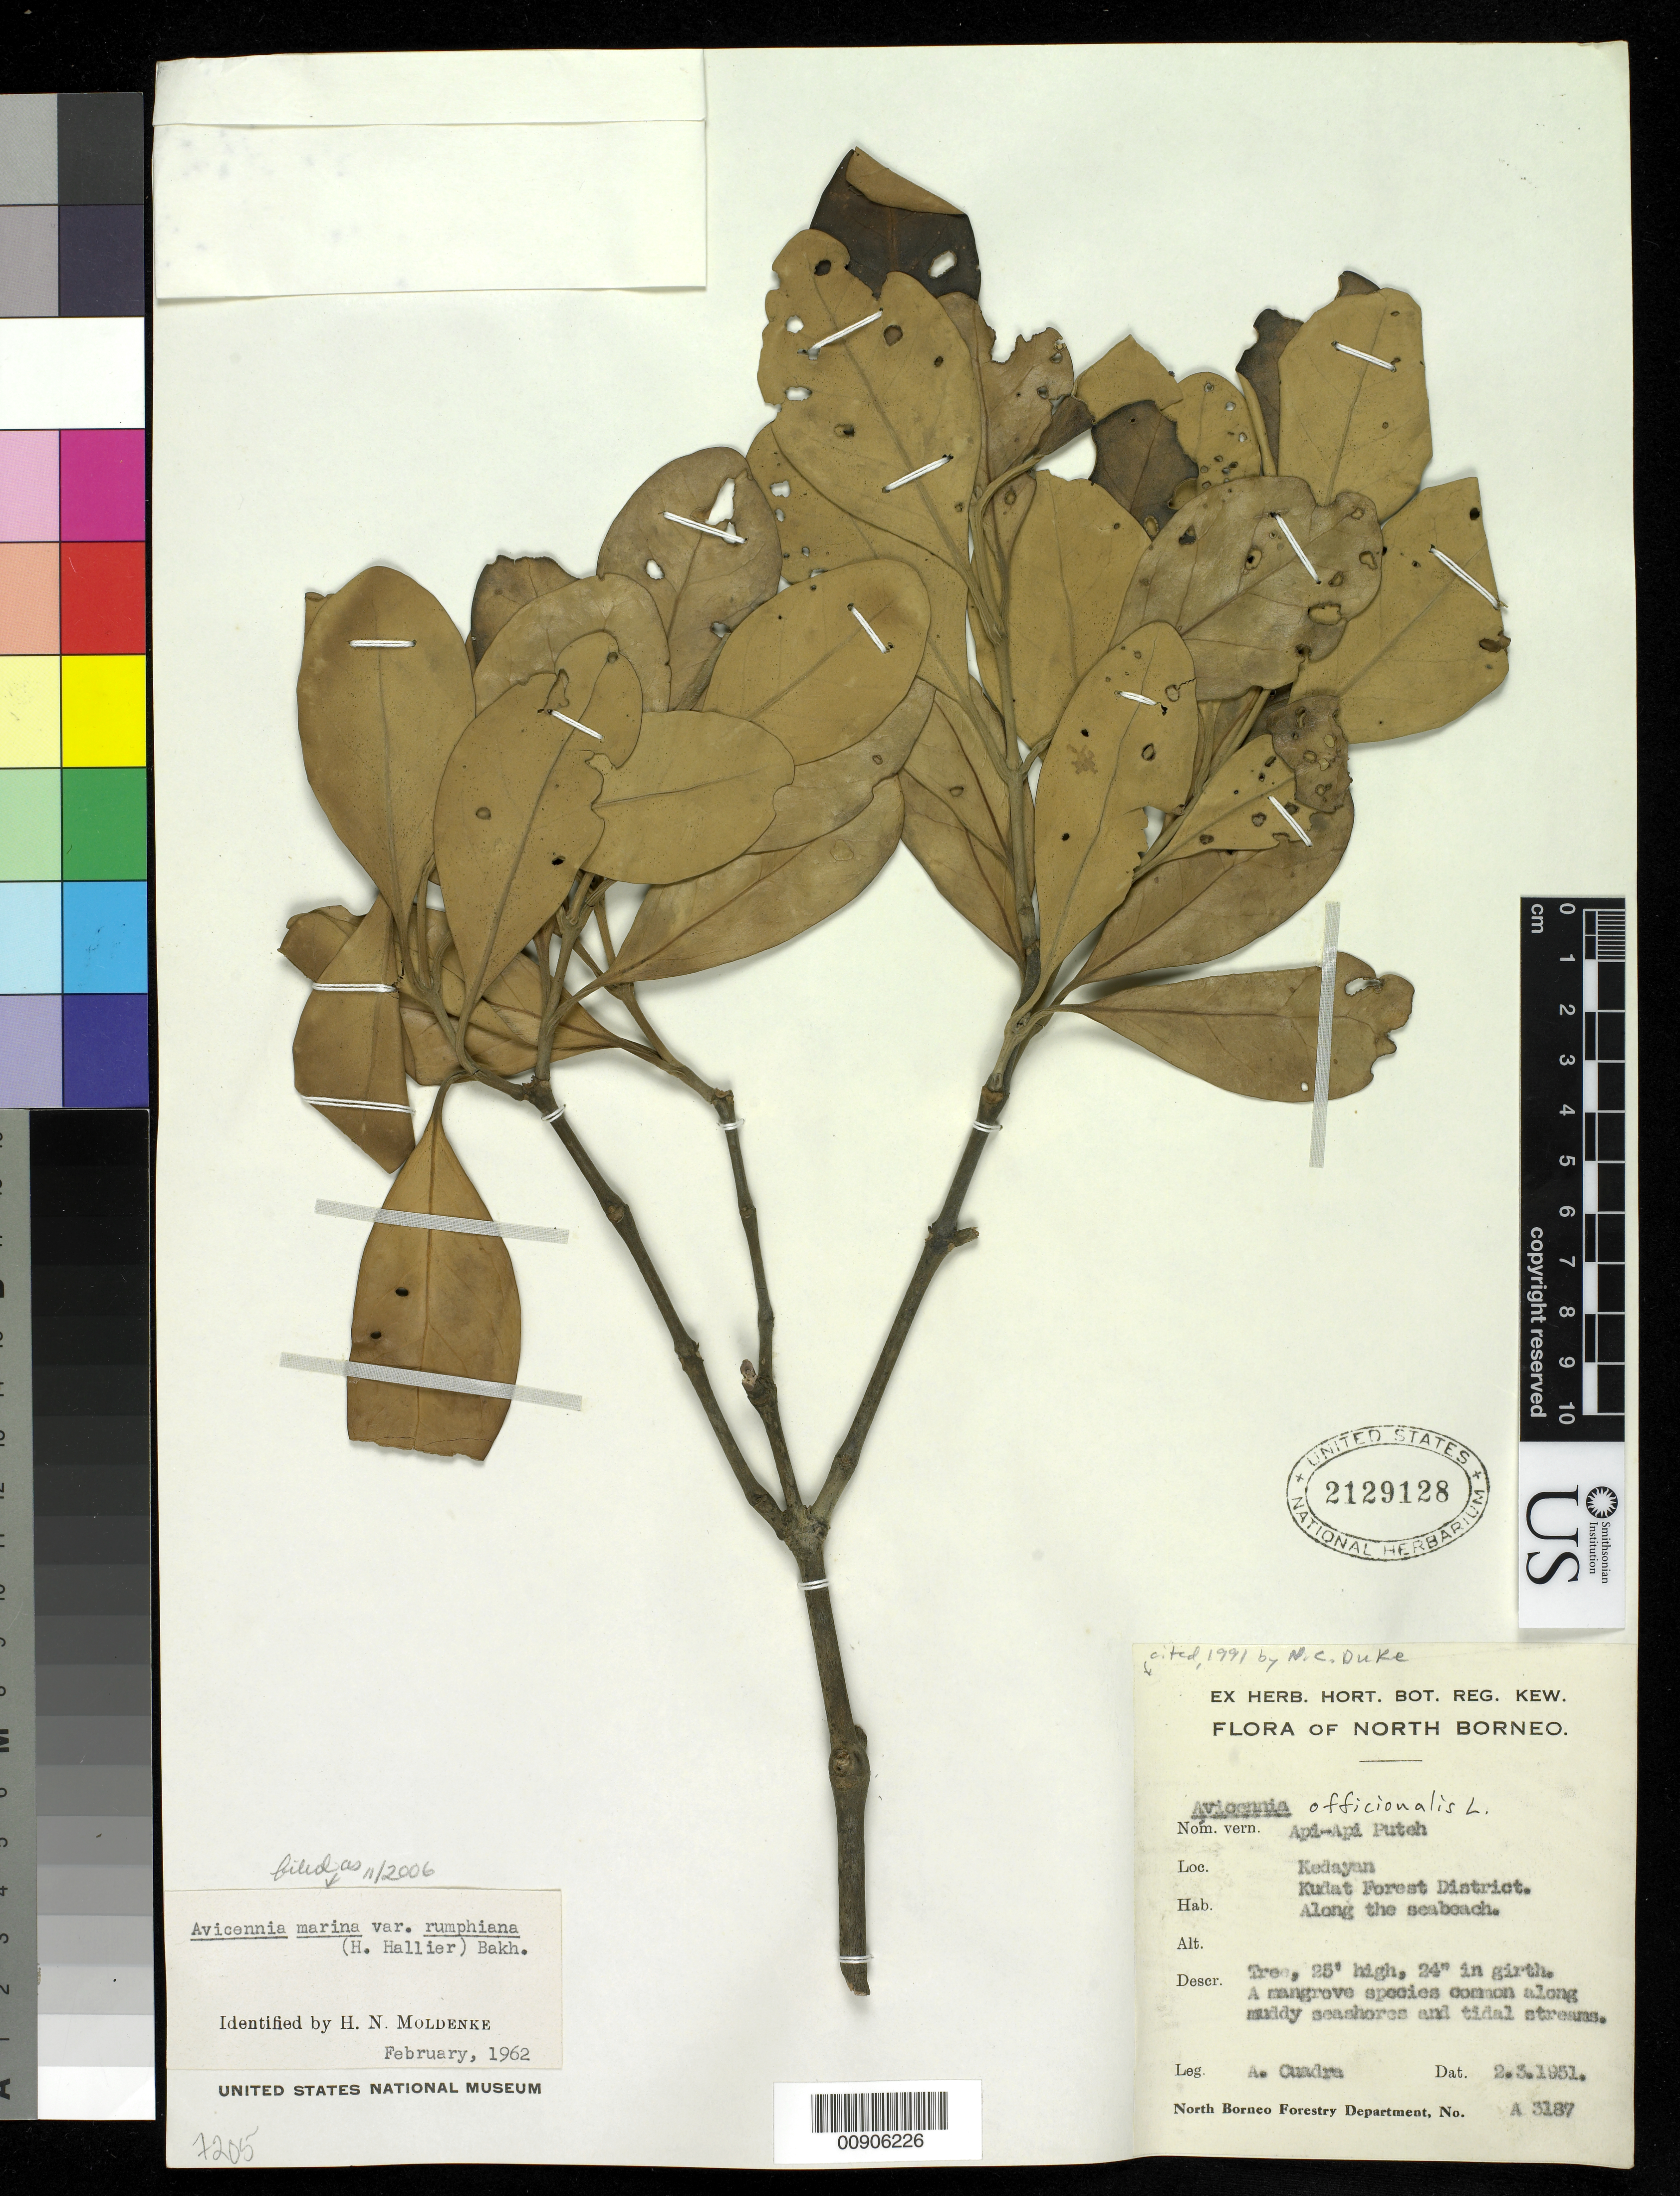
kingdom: Plantae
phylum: Tracheophyta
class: Magnoliopsida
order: Lamiales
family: Acanthaceae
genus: Avicennia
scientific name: Avicennia marina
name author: (Forssk.) Vierh.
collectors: A. Cuadra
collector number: A 3187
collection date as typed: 03 Feb 1951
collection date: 1951-02-03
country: Indonesia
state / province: Kalimantan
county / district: Kalimantan Barat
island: Borneo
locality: Kedayan; Kudat Forest District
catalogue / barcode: US 2129128